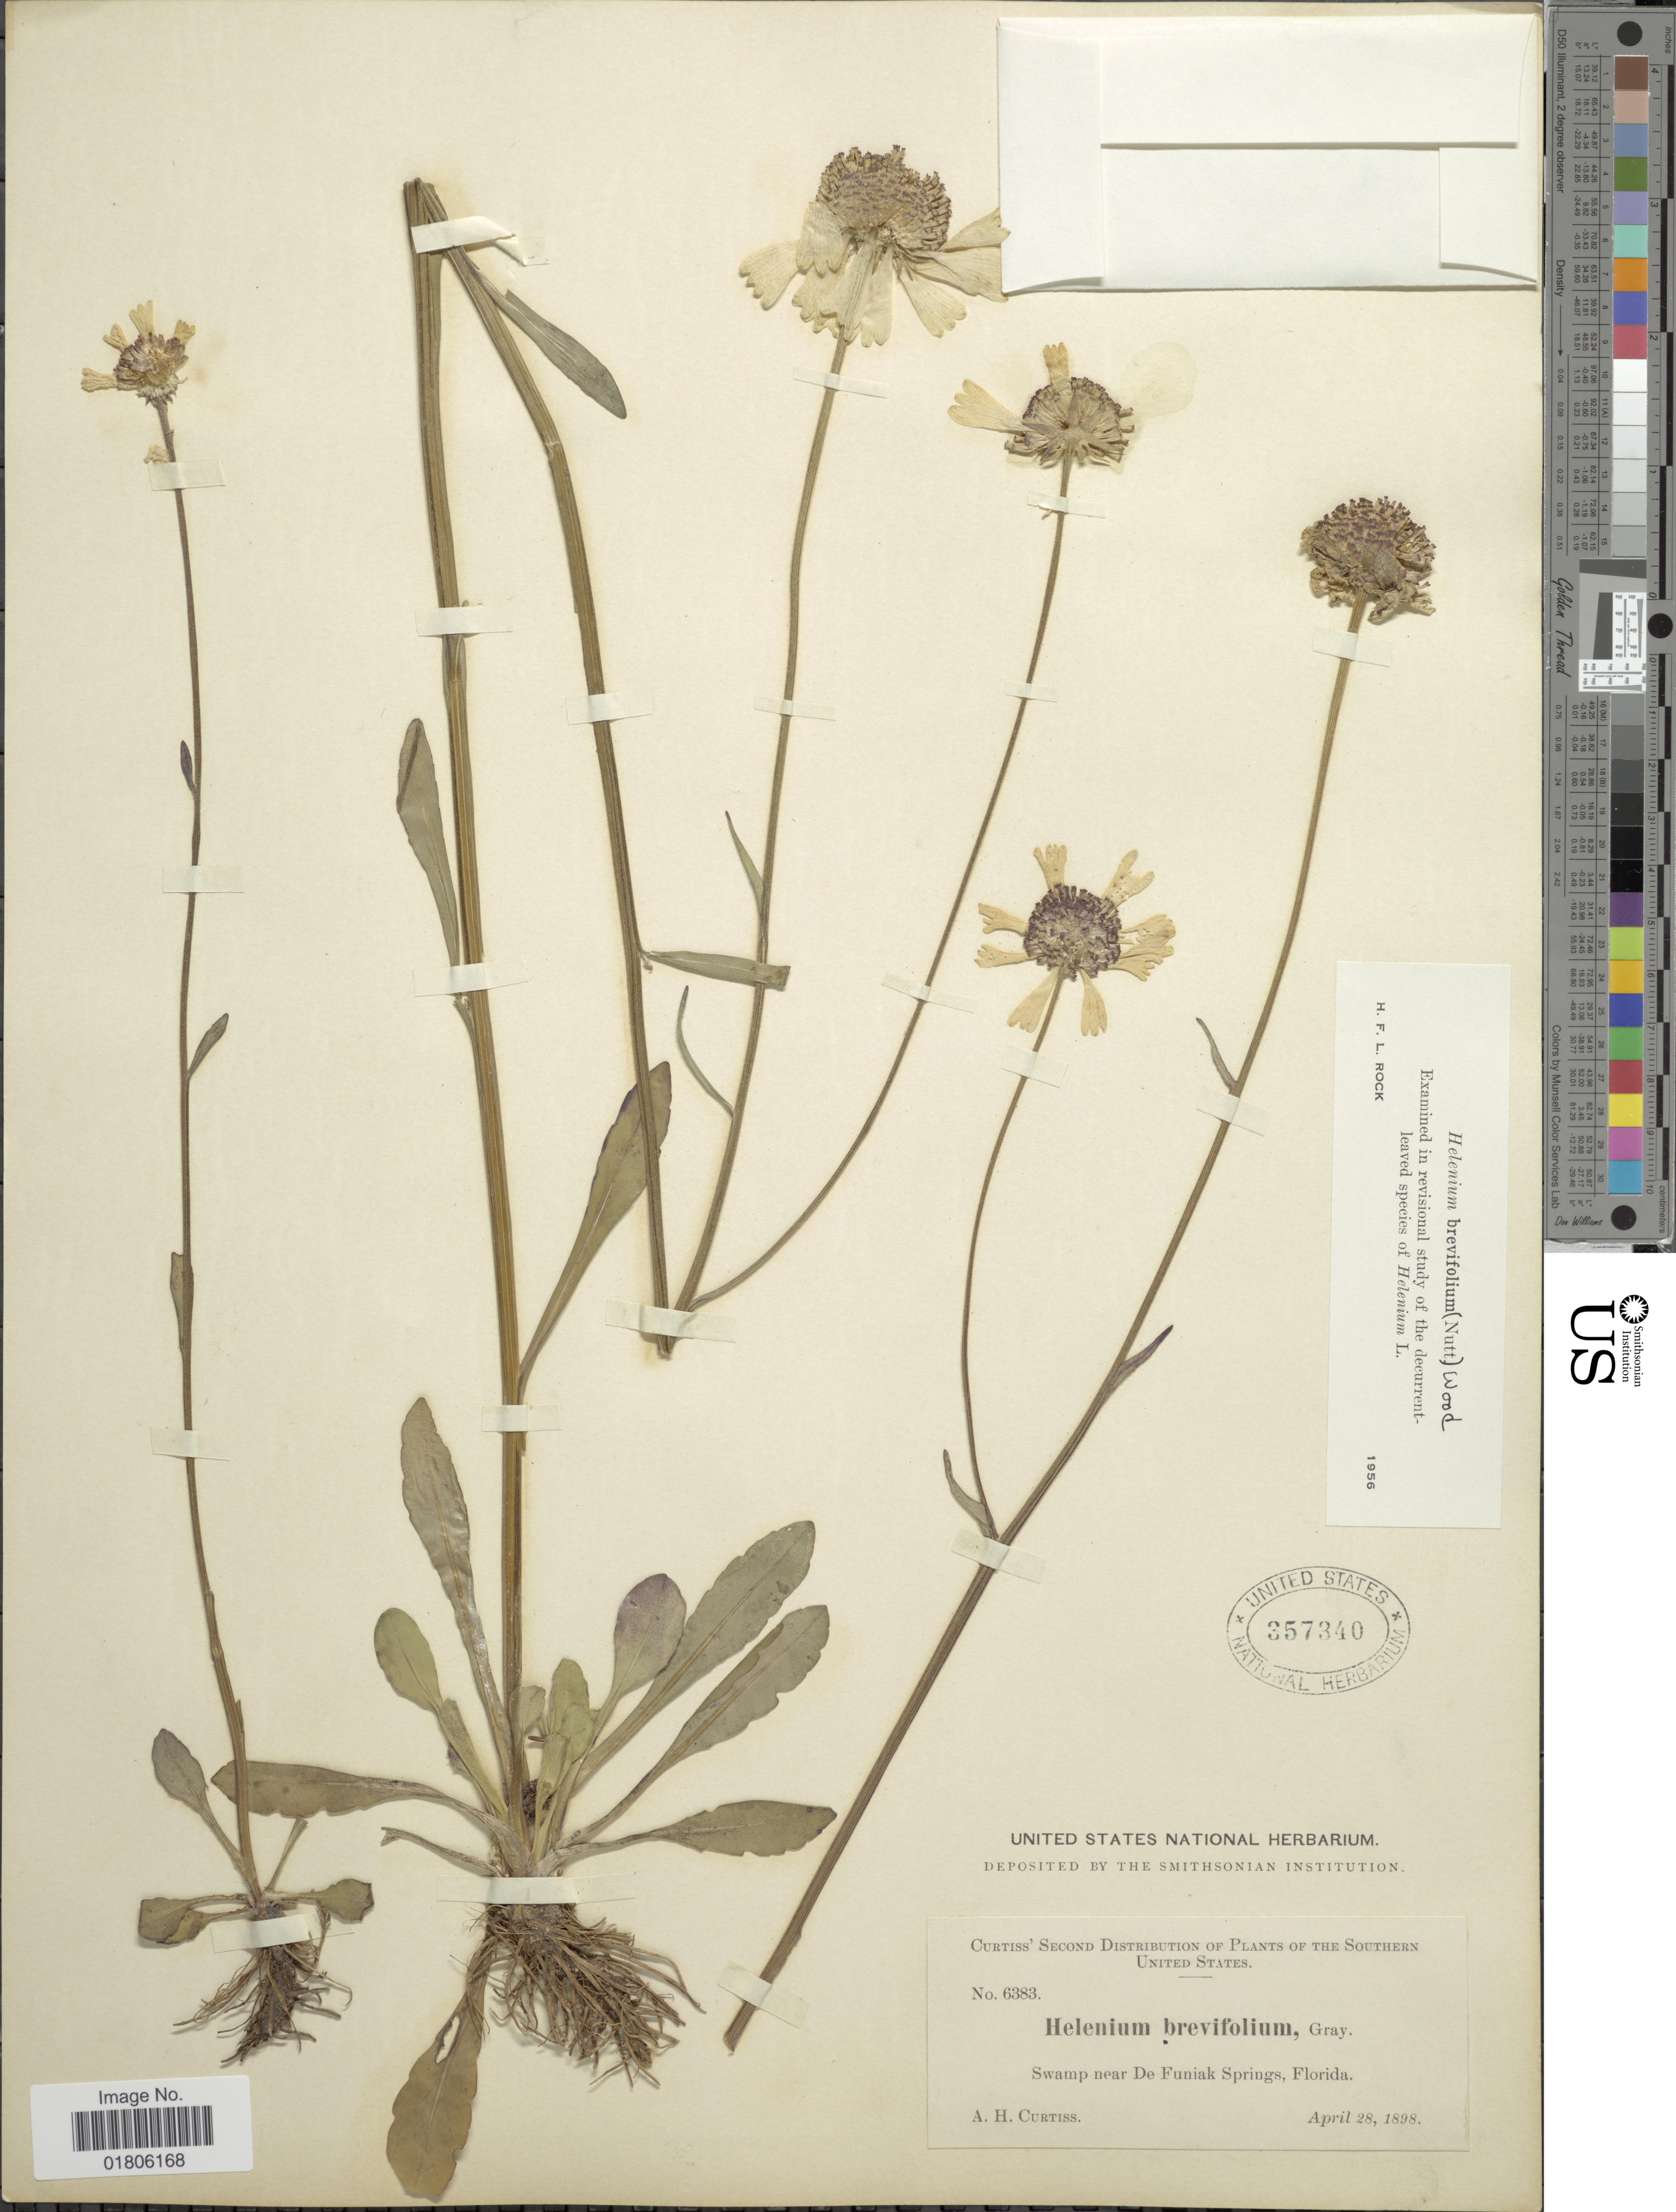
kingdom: Plantae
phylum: Tracheophyta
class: Magnoliopsida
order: Asterales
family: Asteraceae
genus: Helenium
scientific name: Helenium brevifolium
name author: (Nutt.) Alph. Wood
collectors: A. H. Curtiss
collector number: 6383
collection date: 1898-04-28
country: United States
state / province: Florida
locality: Swamp near De Funiak Springs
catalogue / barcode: US 357340